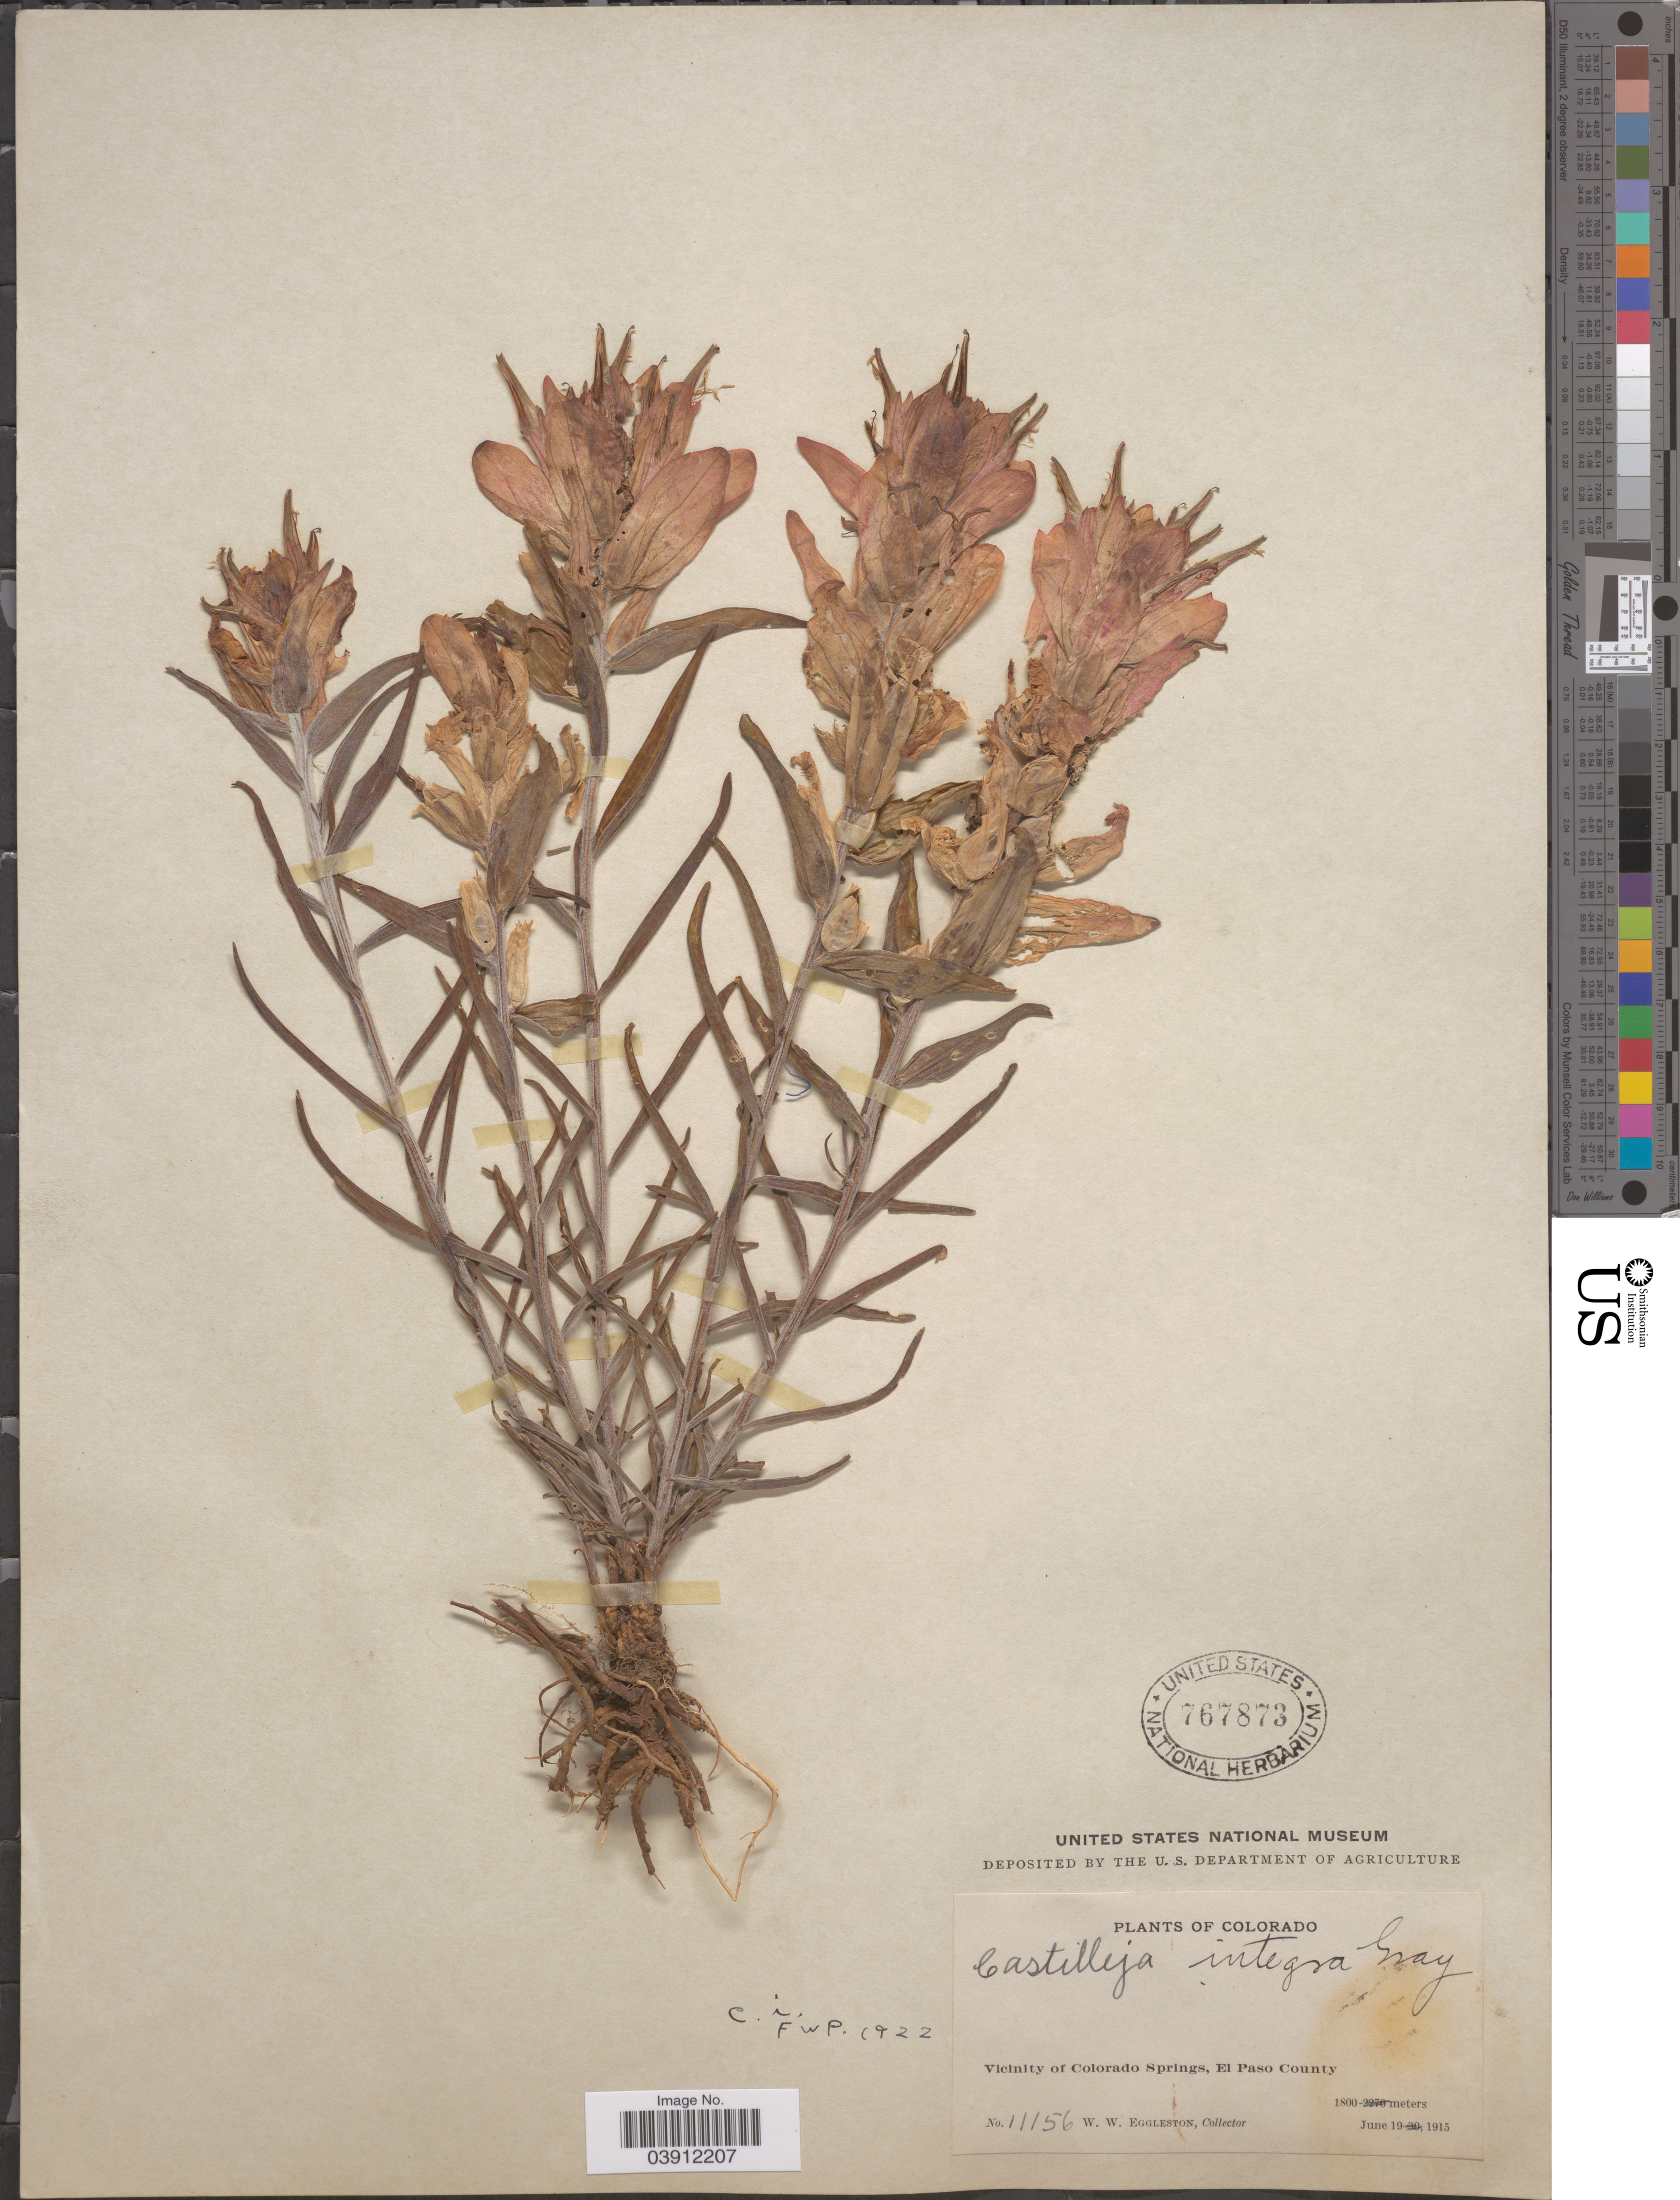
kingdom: Plantae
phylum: Tracheophyta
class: Magnoliopsida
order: Lamiales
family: Orobanchaceae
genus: Castilleja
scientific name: Castilleja integra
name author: A. Gray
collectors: W. W. Eggleston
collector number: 11156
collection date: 1915-06-19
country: United States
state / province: Colorado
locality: Vicinity of Colorado Springs, El Paso County.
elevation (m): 1800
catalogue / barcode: US 767873